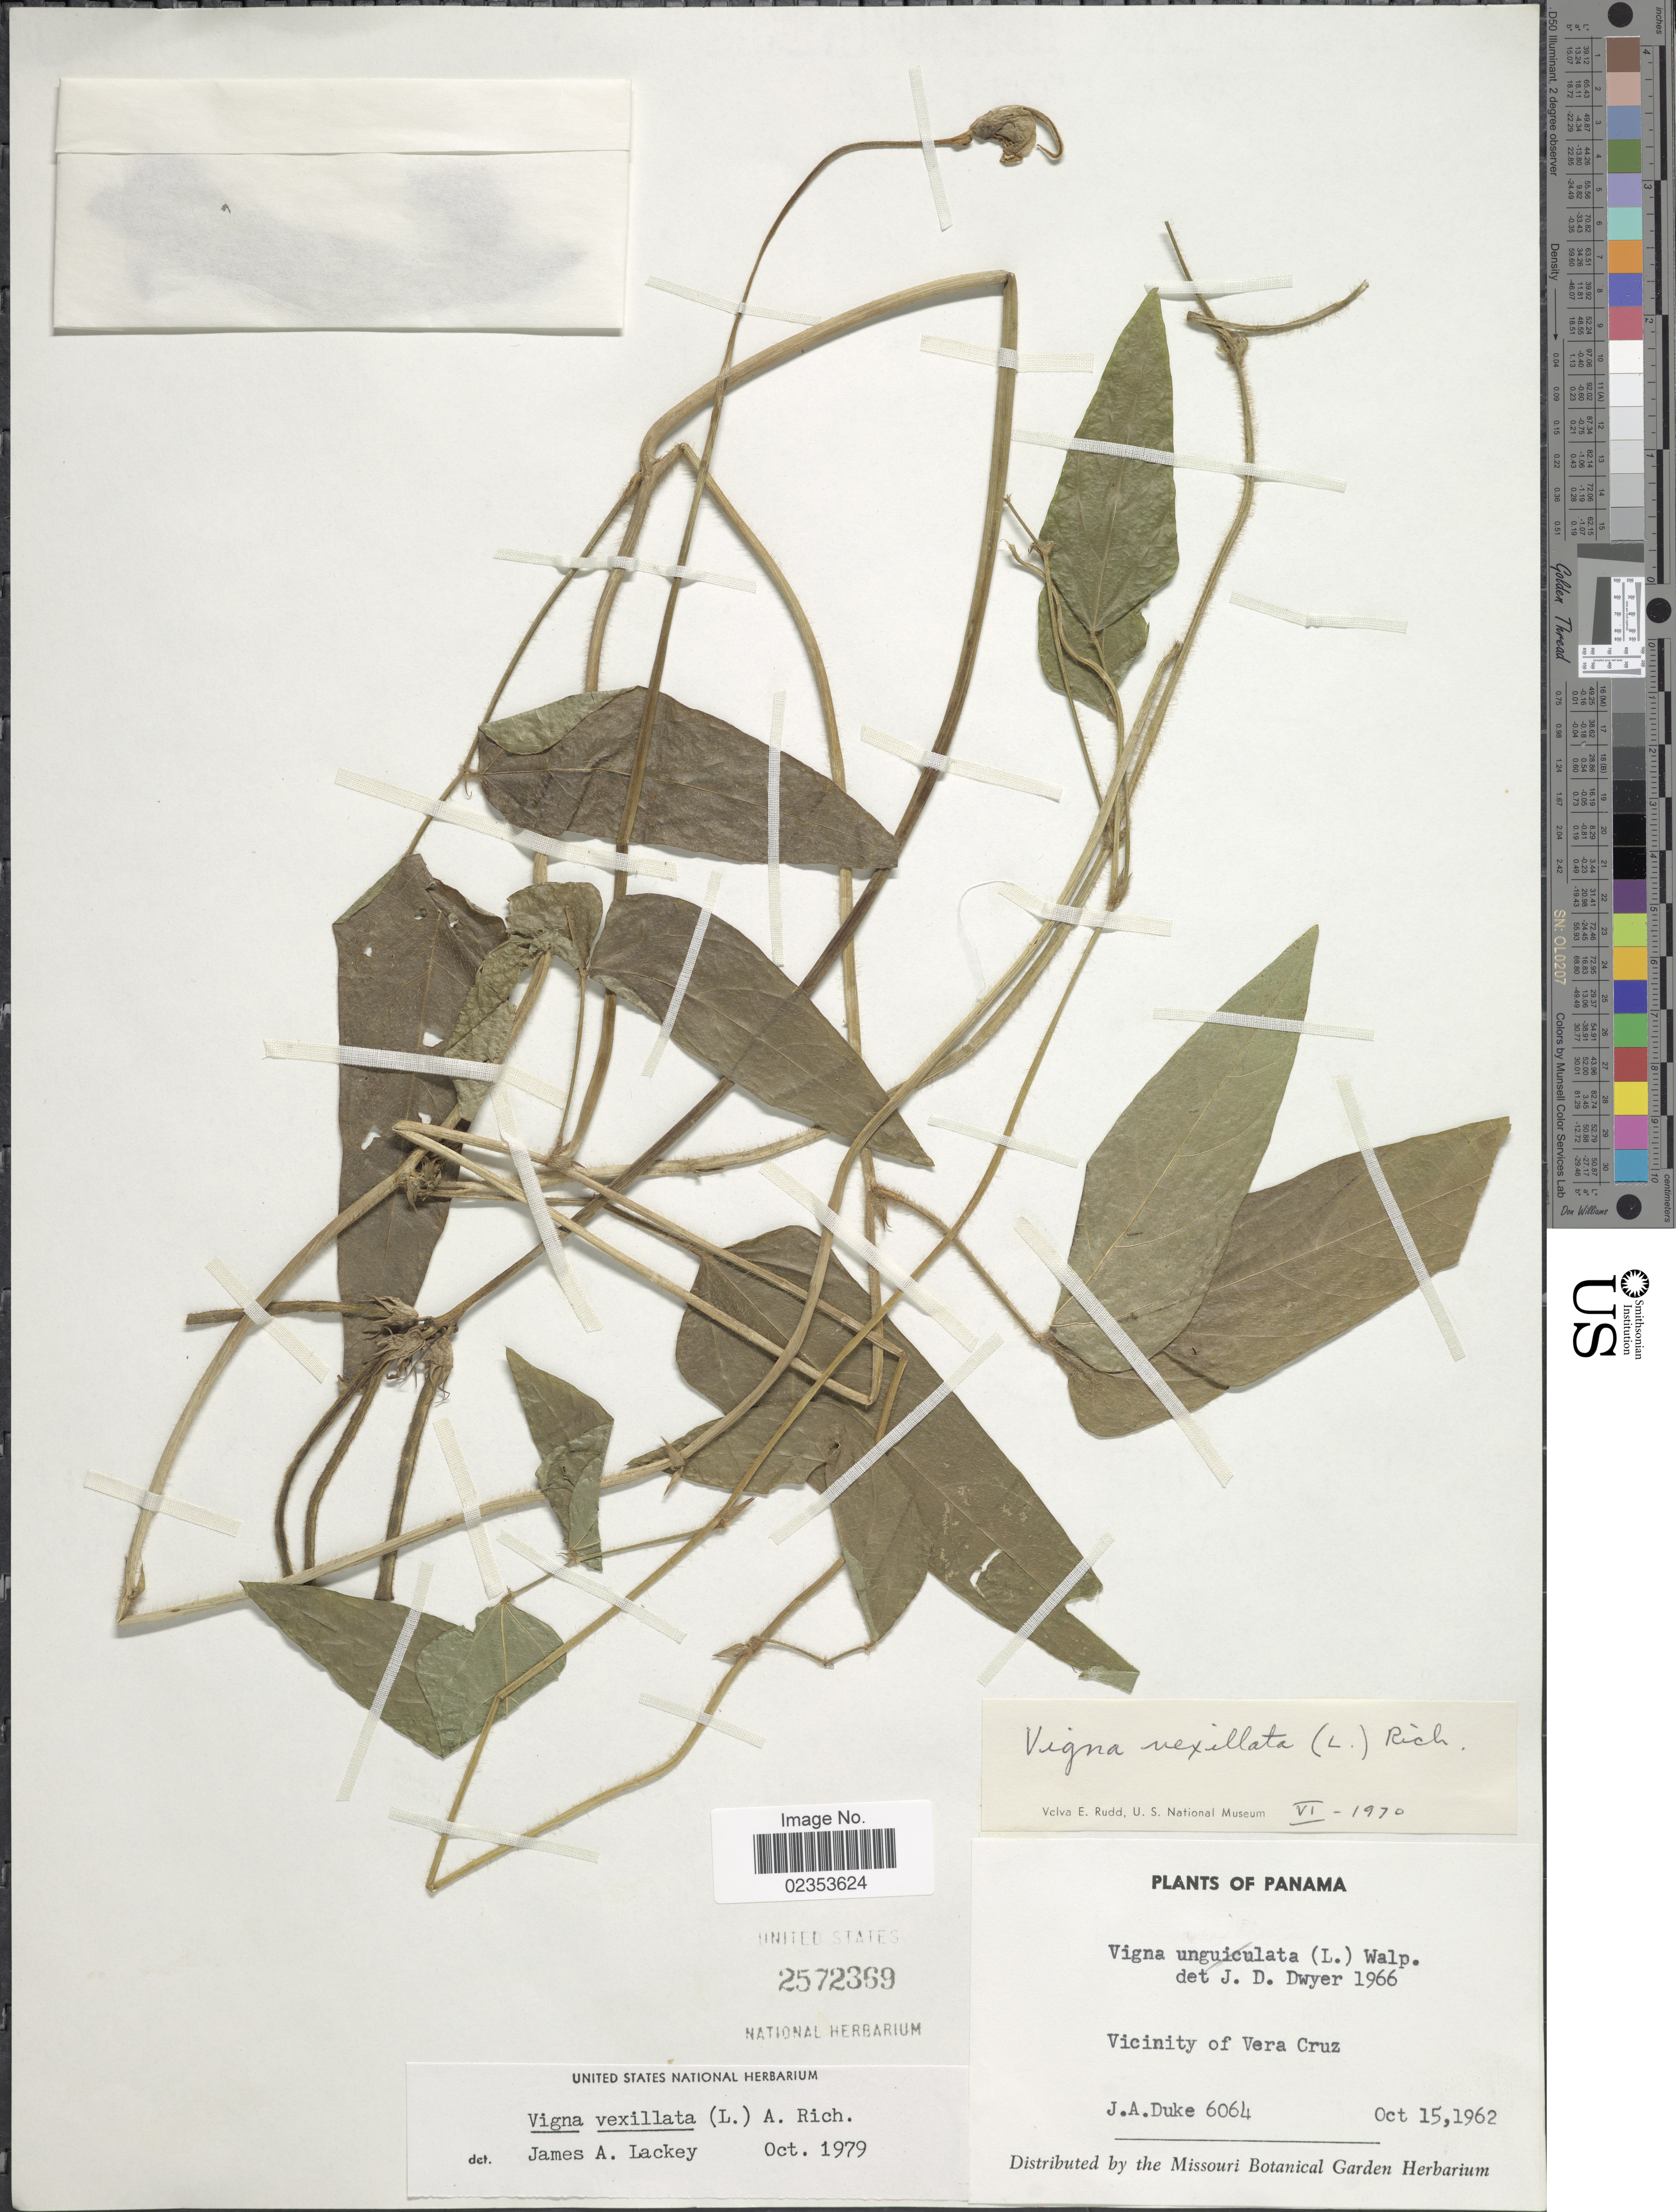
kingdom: Plantae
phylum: Tracheophyta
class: Magnoliopsida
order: Fabales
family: Fabaceae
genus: Vigna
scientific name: Vigna vexillata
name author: (L.) A. Rich.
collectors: J. A. Duke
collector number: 6064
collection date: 1962-10-15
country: Panama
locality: Vicinity of Vera Cruz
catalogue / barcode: US 2572369